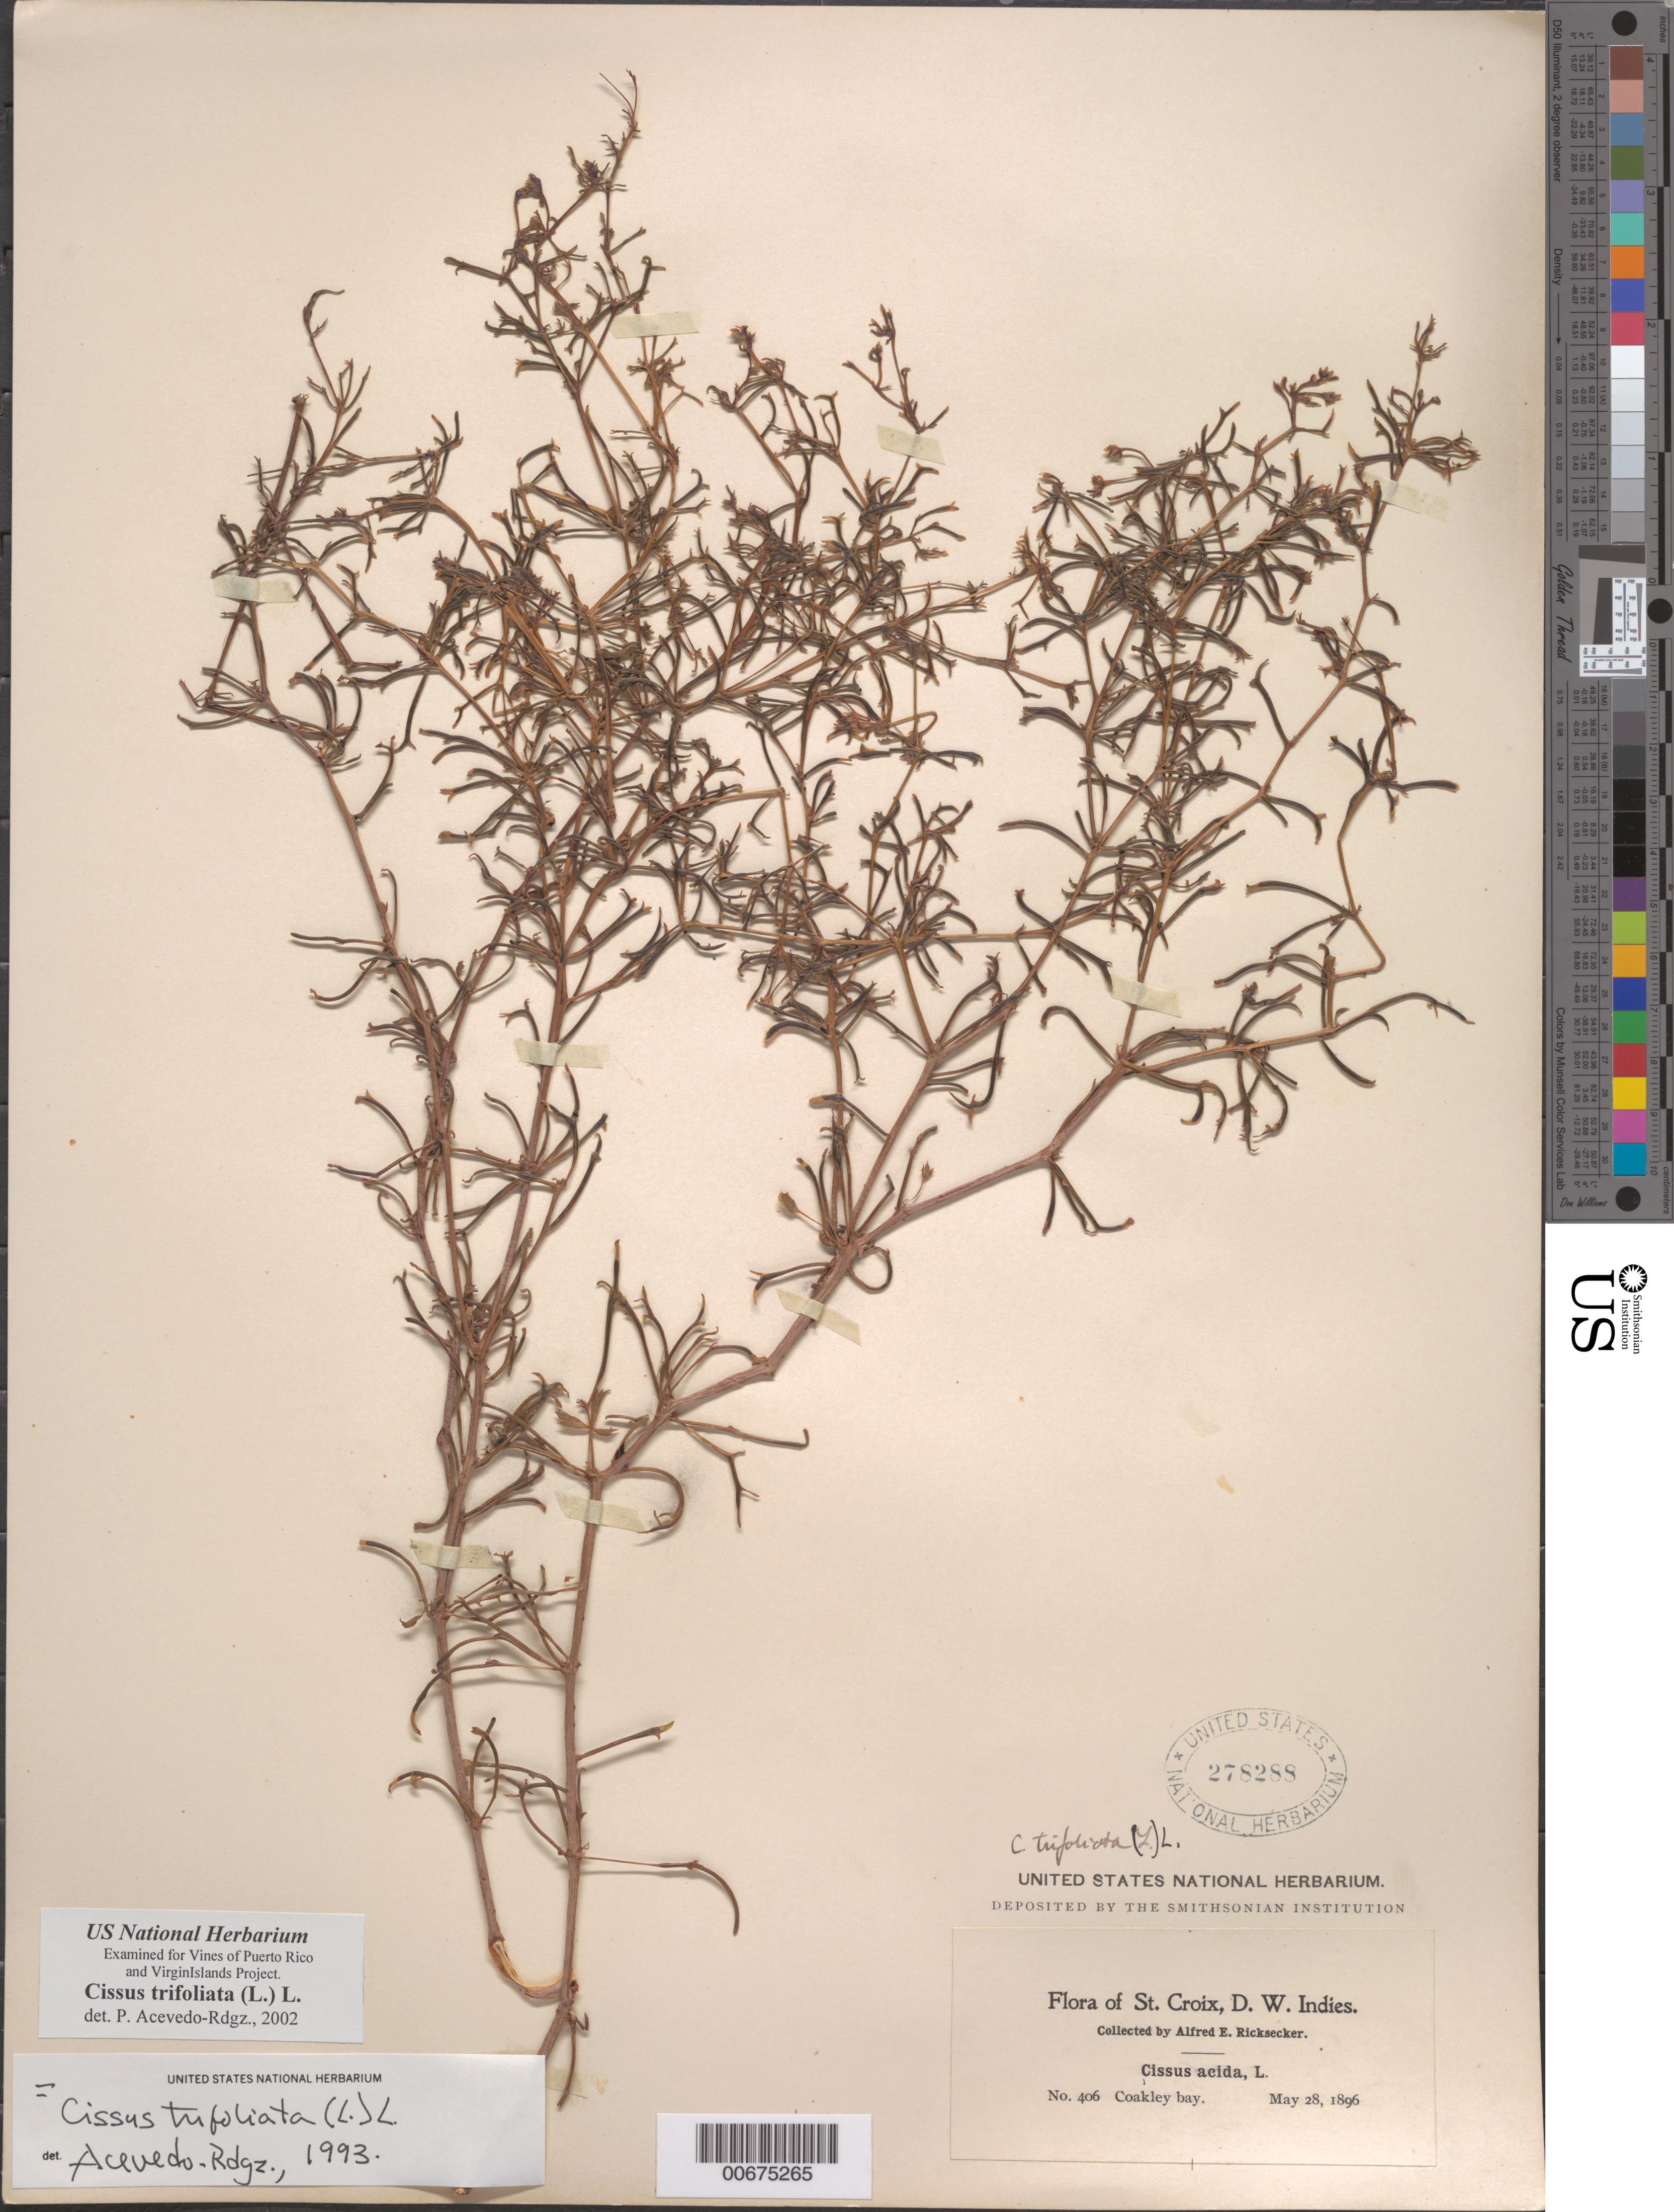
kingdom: Plantae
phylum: Tracheophyta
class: Magnoliopsida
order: Vitales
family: Vitaceae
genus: Cissus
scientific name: Cissus trifoliata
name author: (L.) L.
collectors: A. E. Ricksecker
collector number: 406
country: U.S. Virgin Islands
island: St. Croix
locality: St. Croix; Coakley Bay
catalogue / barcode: US 278288